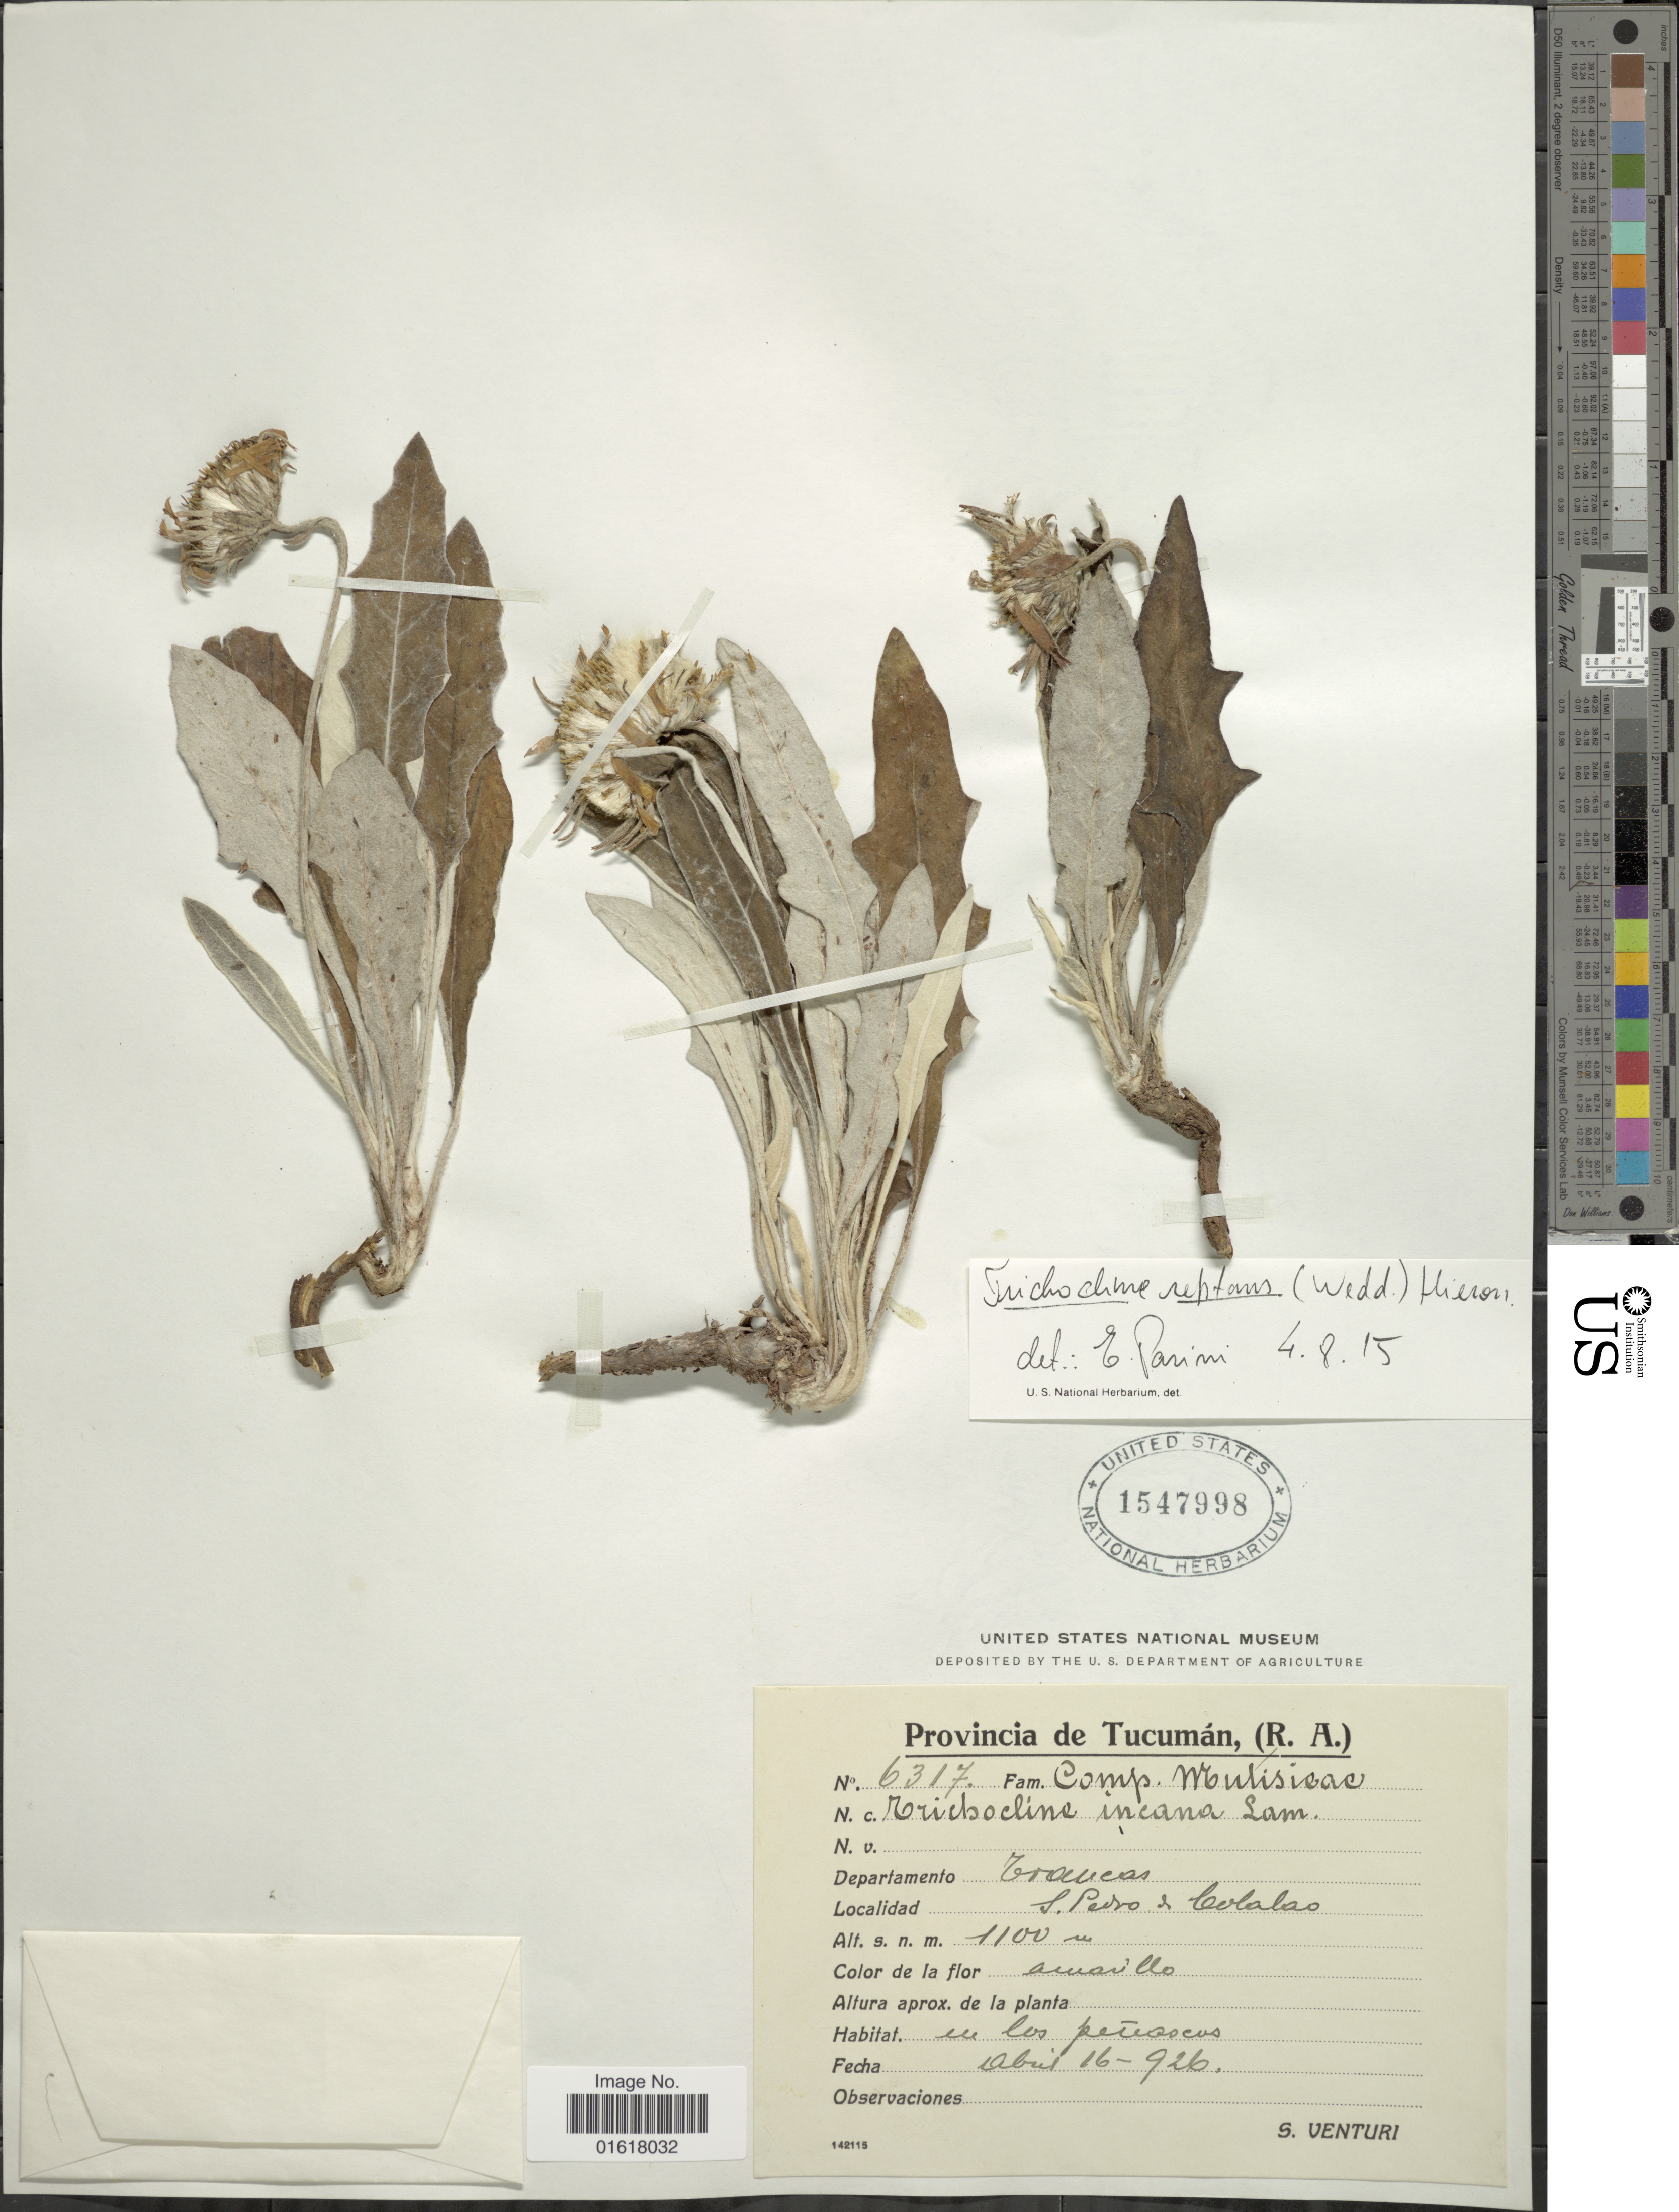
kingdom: Plantae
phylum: Tracheophyta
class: Magnoliopsida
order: Asterales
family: Asteraceae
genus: Trichocline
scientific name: Trichocline reptans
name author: (Wedd.) Hieron.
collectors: S. Venturi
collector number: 6317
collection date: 1926-04-16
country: Argentina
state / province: Tucuman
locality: Departamento Trancas. S. Pedro de Colalao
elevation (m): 1100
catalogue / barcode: US 1547998